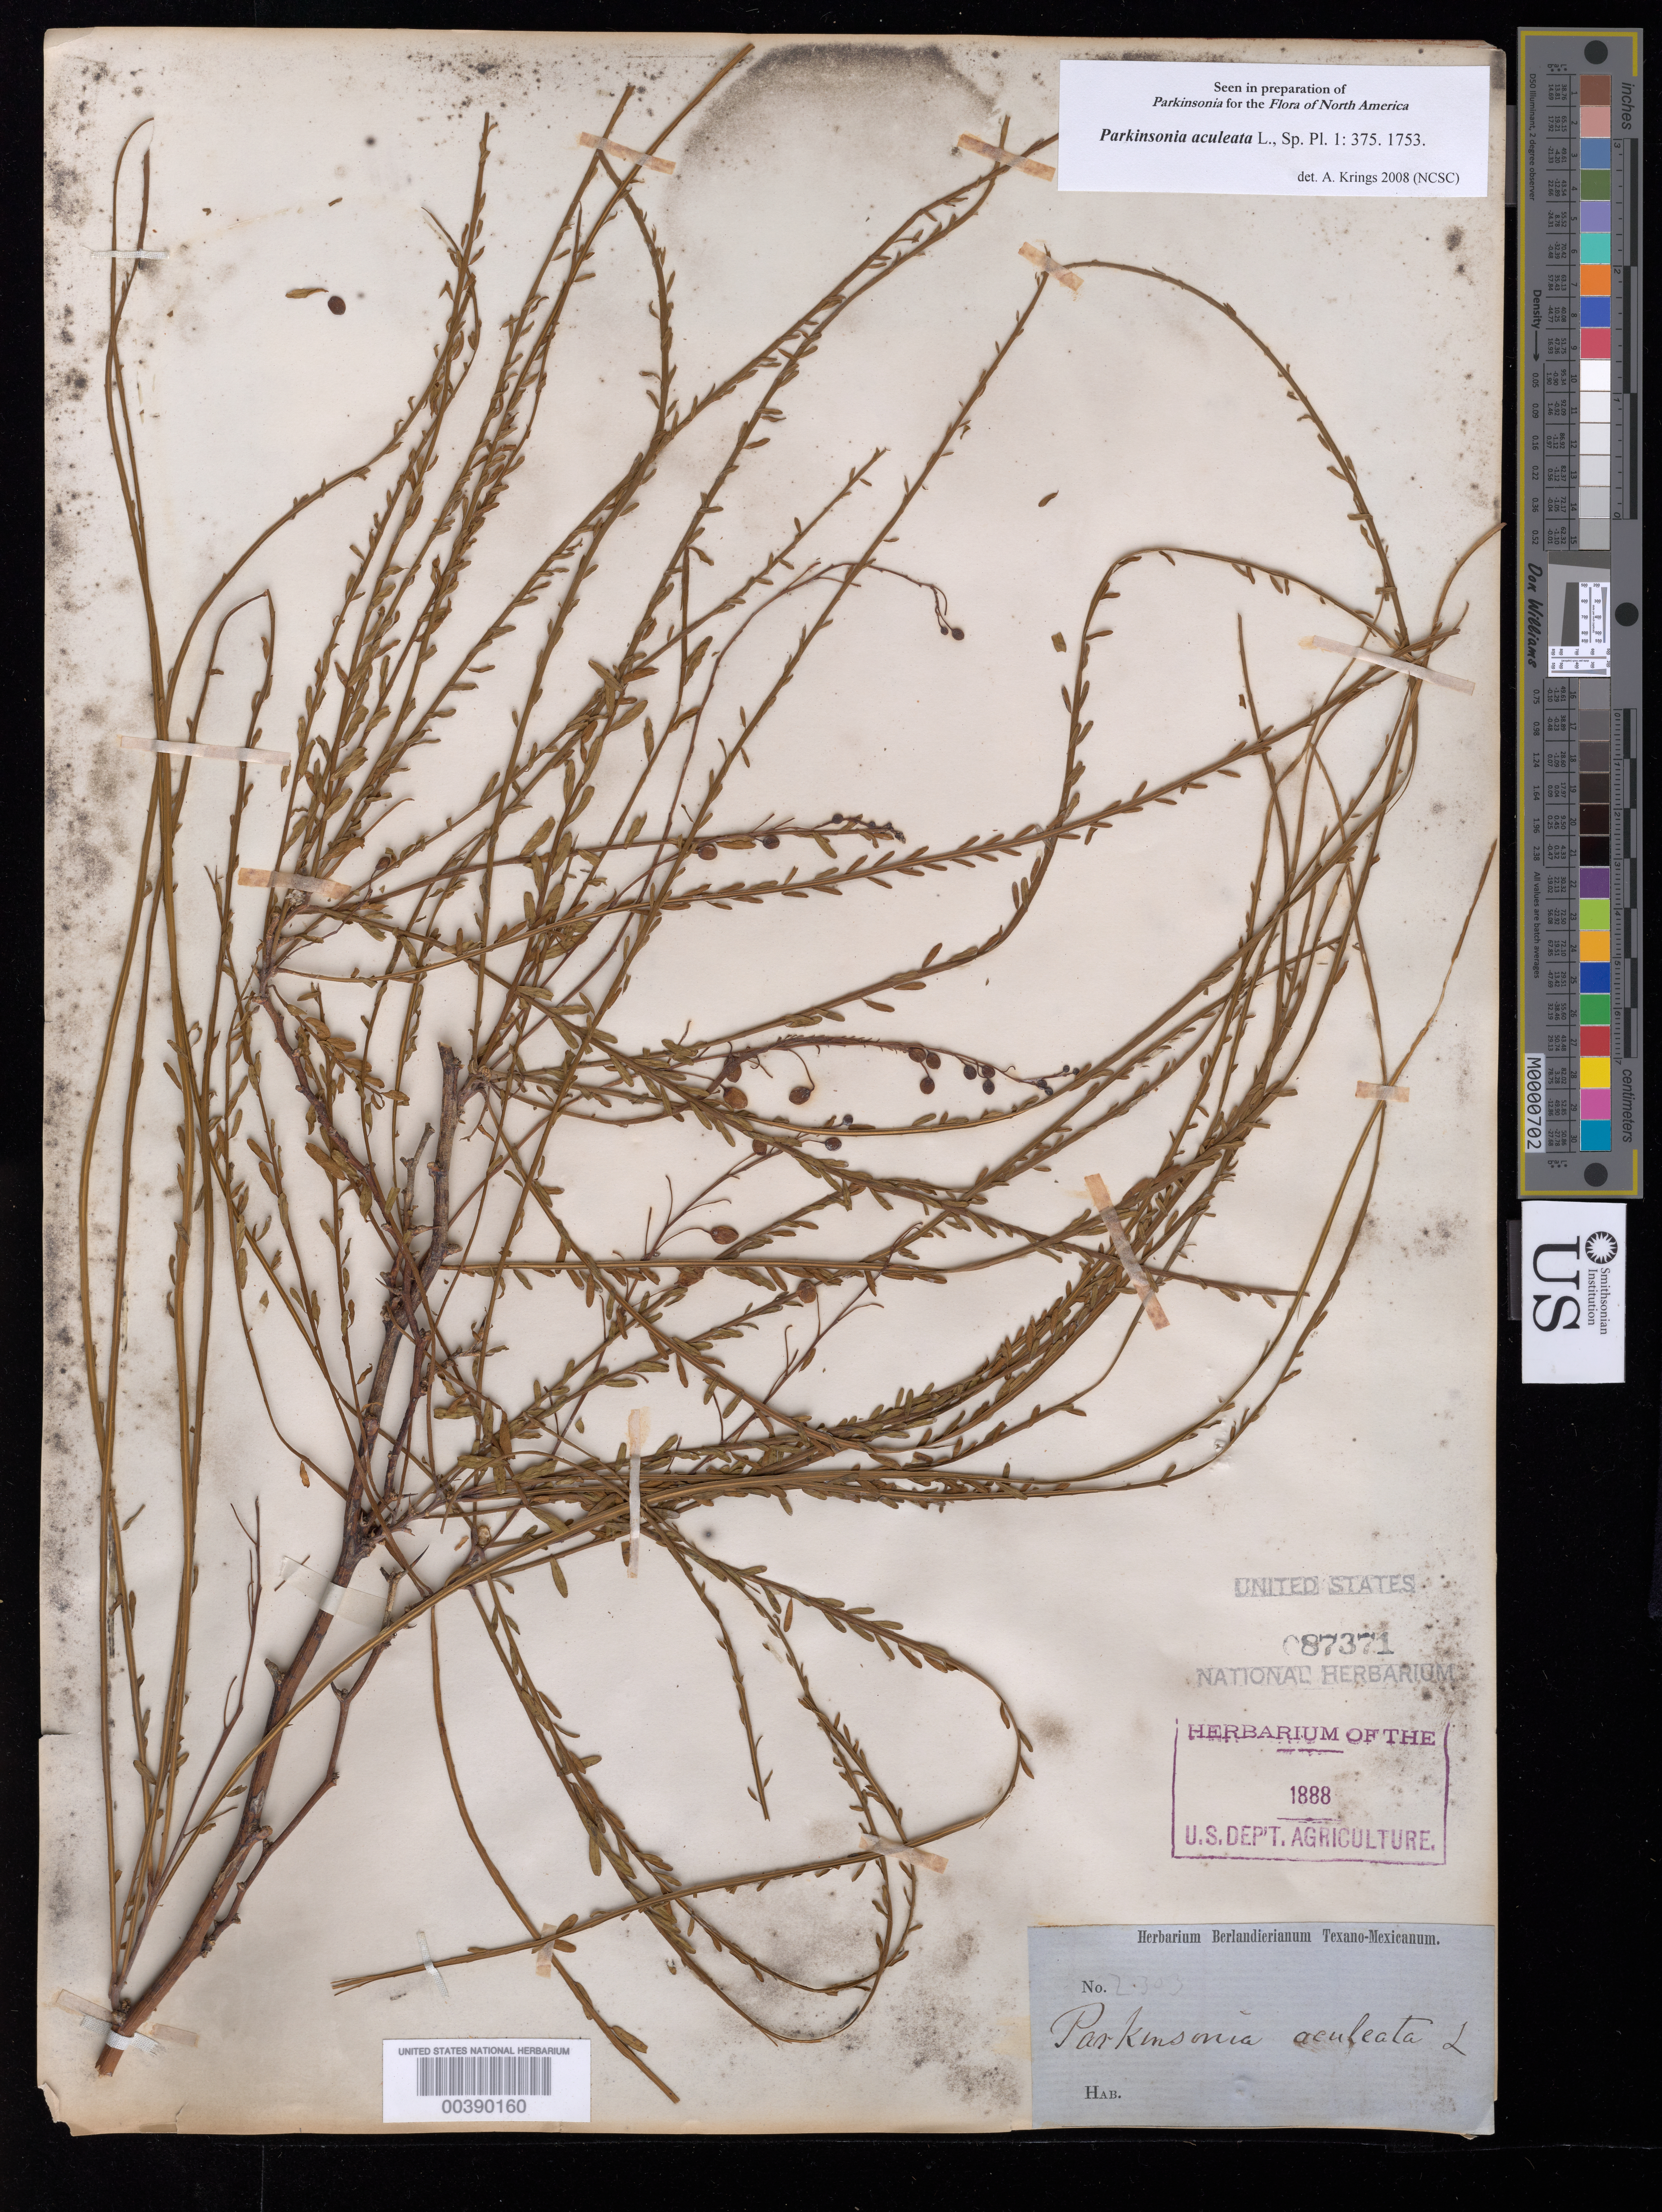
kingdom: Plantae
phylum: Tracheophyta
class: Magnoliopsida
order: Fabales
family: Fabaceae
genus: Parkinsonia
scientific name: Parkinsonia aculeata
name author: L.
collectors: A. Ruth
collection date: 1903-09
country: United States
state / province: Texas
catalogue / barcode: US 87271